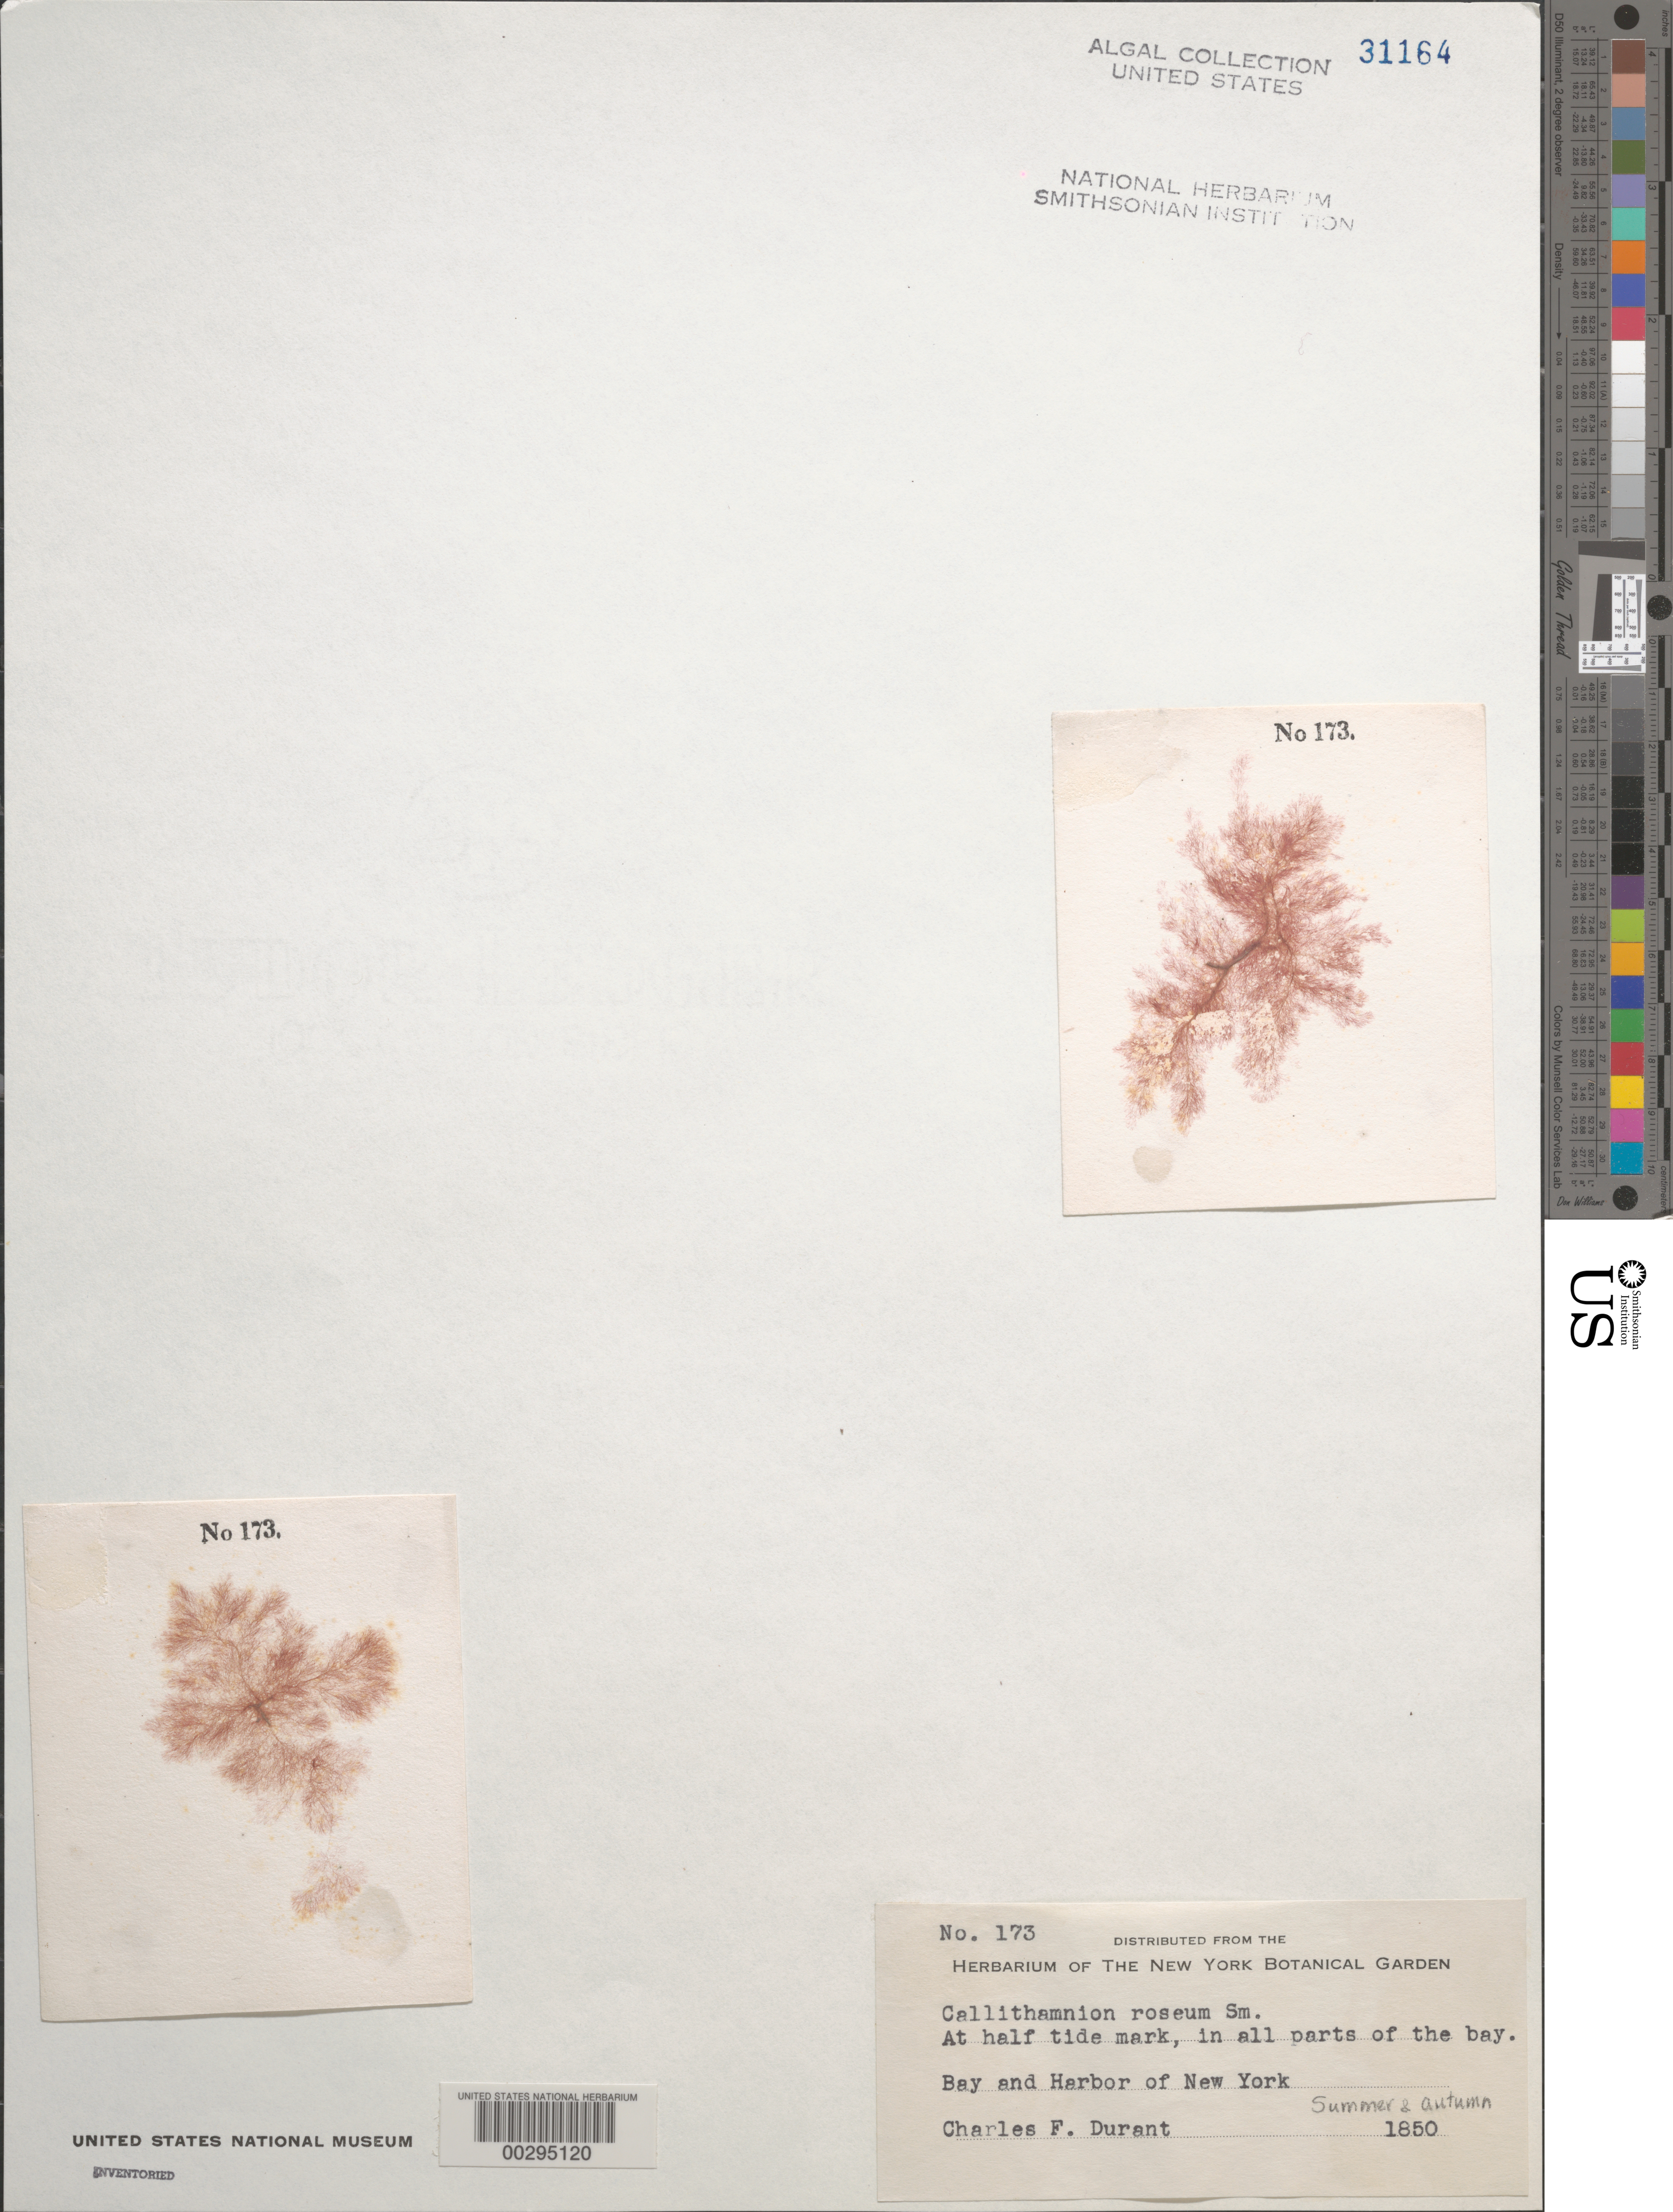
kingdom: Plantae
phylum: Rhodophyta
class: Florideophyceae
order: Ceramiales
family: Callithamniaceae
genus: Gaillona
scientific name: Gaillona rosea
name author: (Roth) A. Athanasiadis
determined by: Algae name updating Project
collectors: C. Durant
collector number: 173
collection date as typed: Sum 1850 AND -- Fal 1850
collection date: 1850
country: United States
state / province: New York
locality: New York Bay and New York Harbor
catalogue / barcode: US 31164